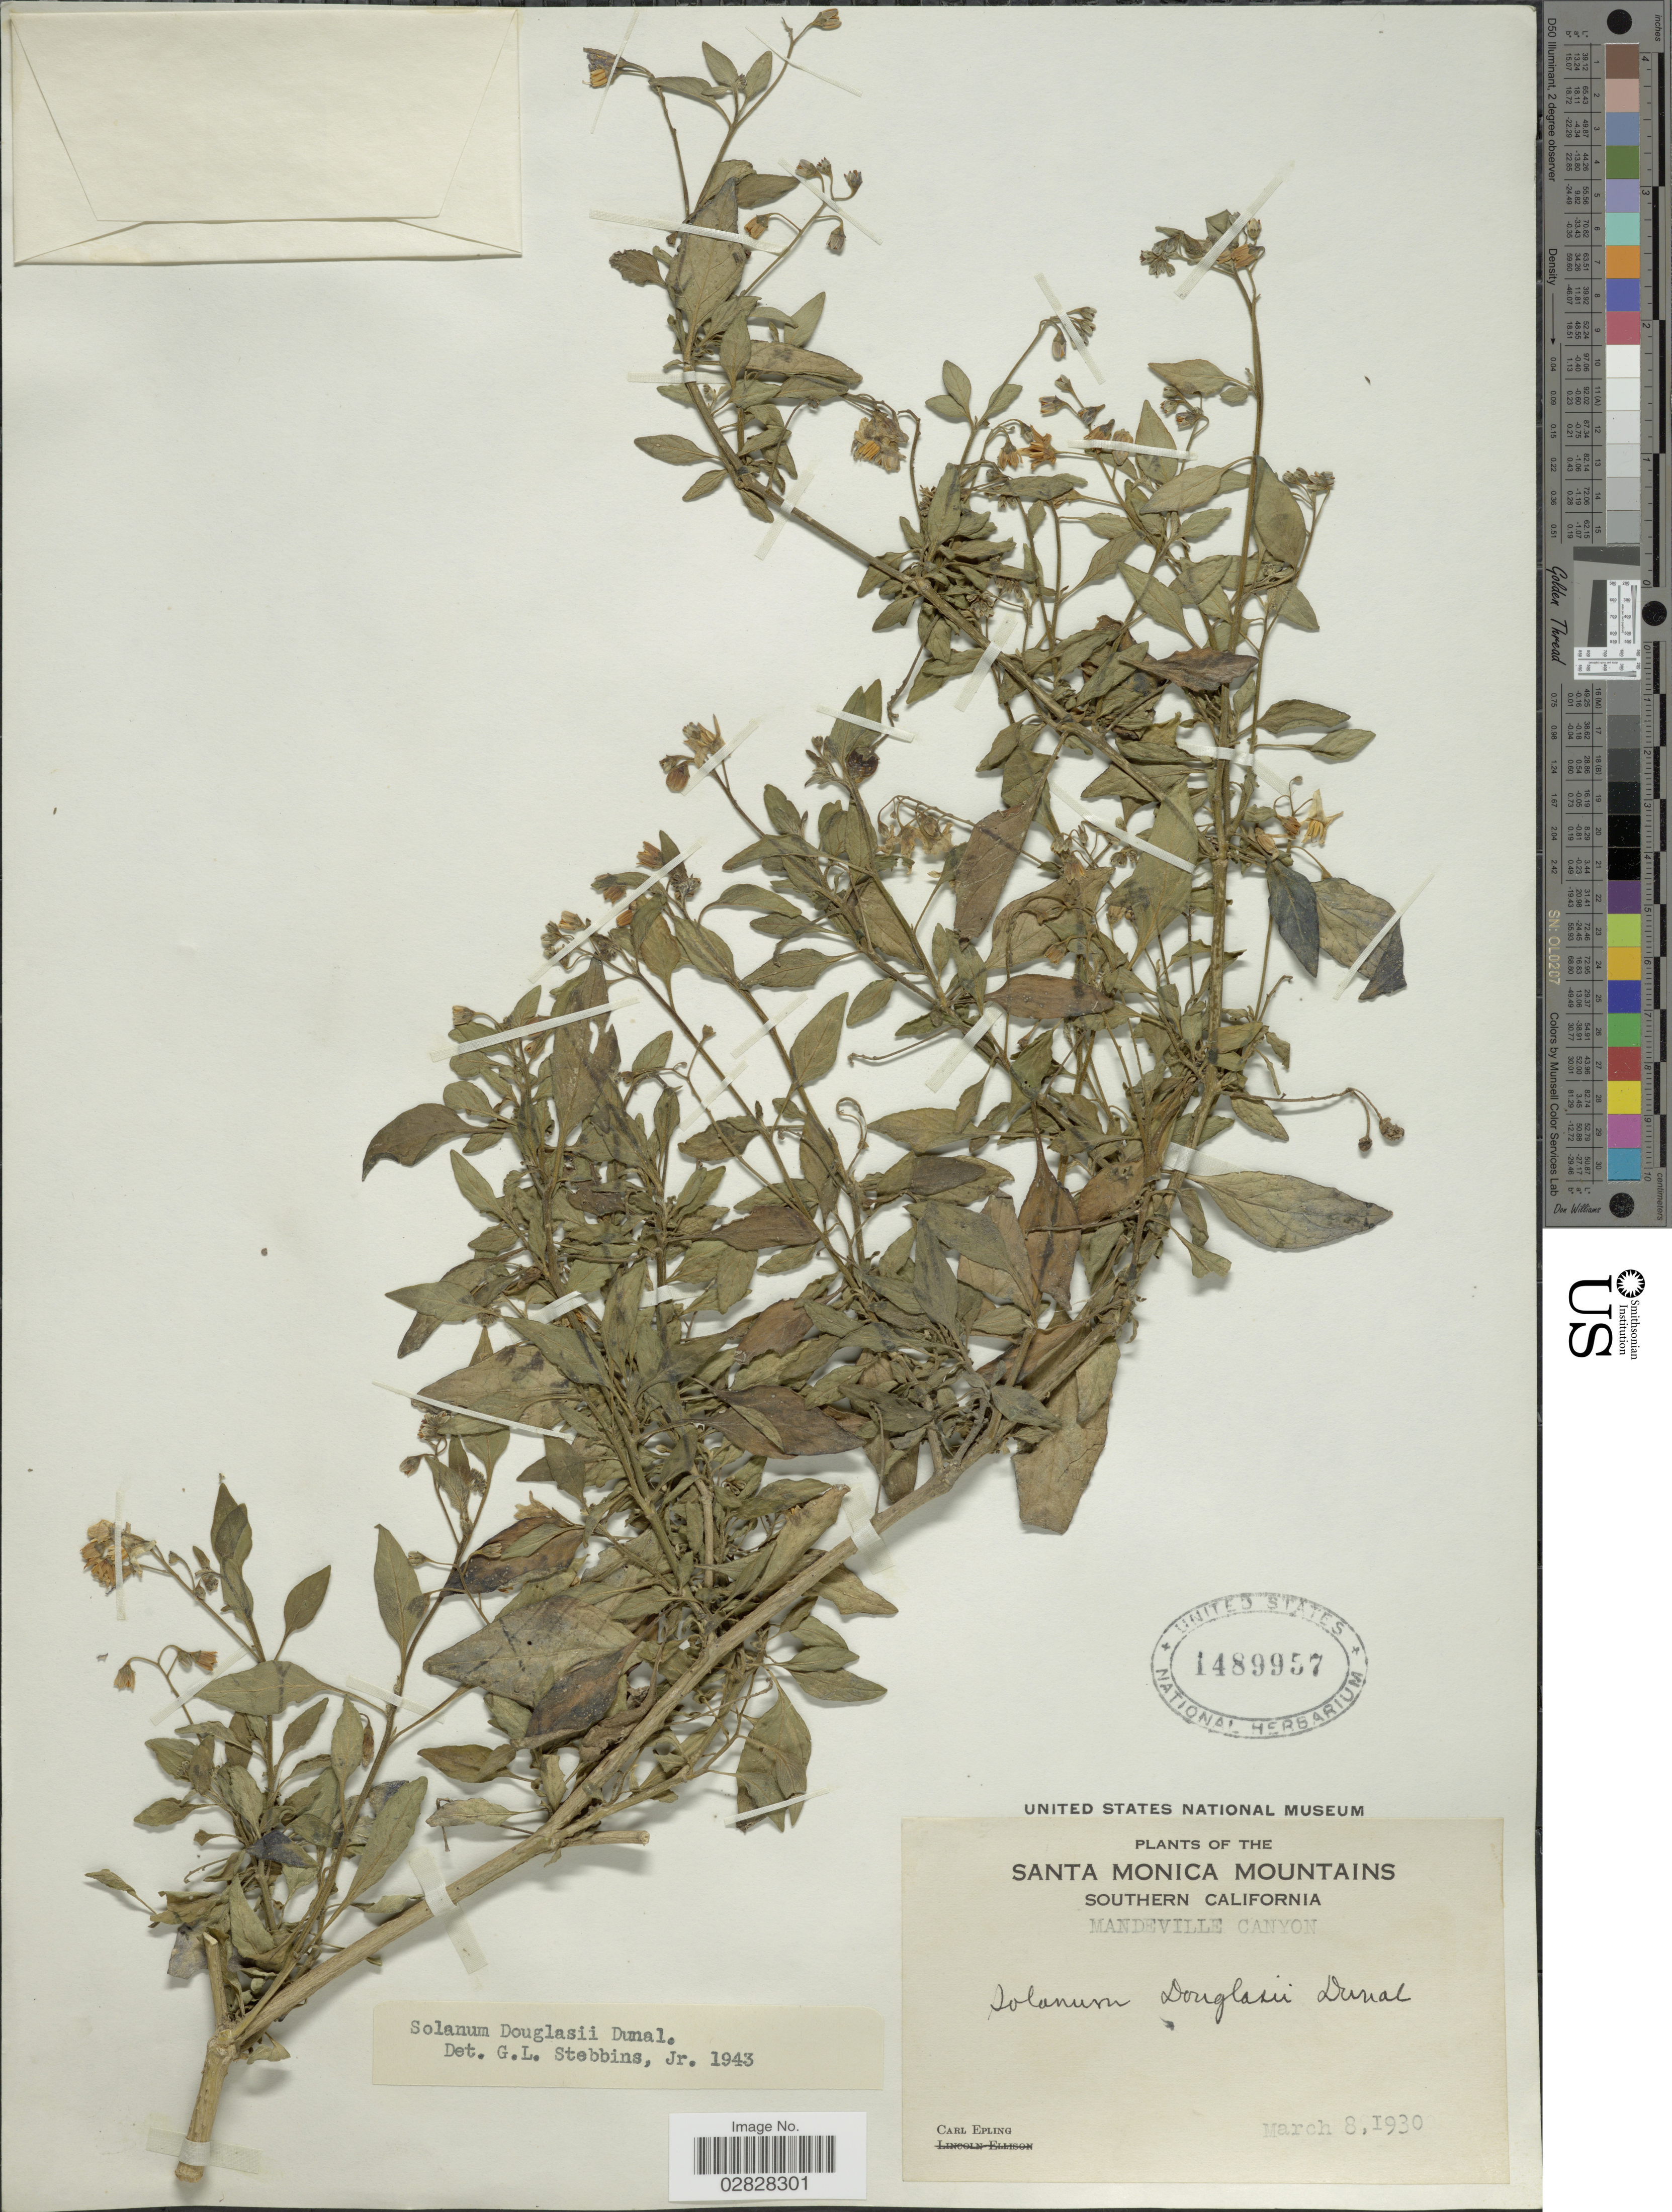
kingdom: Plantae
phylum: Tracheophyta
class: Magnoliopsida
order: Solanales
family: Solanaceae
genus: Solanum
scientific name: Solanum douglasii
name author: Dunal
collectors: -- Epling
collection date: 1930-03-08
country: United States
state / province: California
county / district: Los Angeles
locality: Santa Monica Mountains. Southern California. Mandeville Canyon.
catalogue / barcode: US 1489957